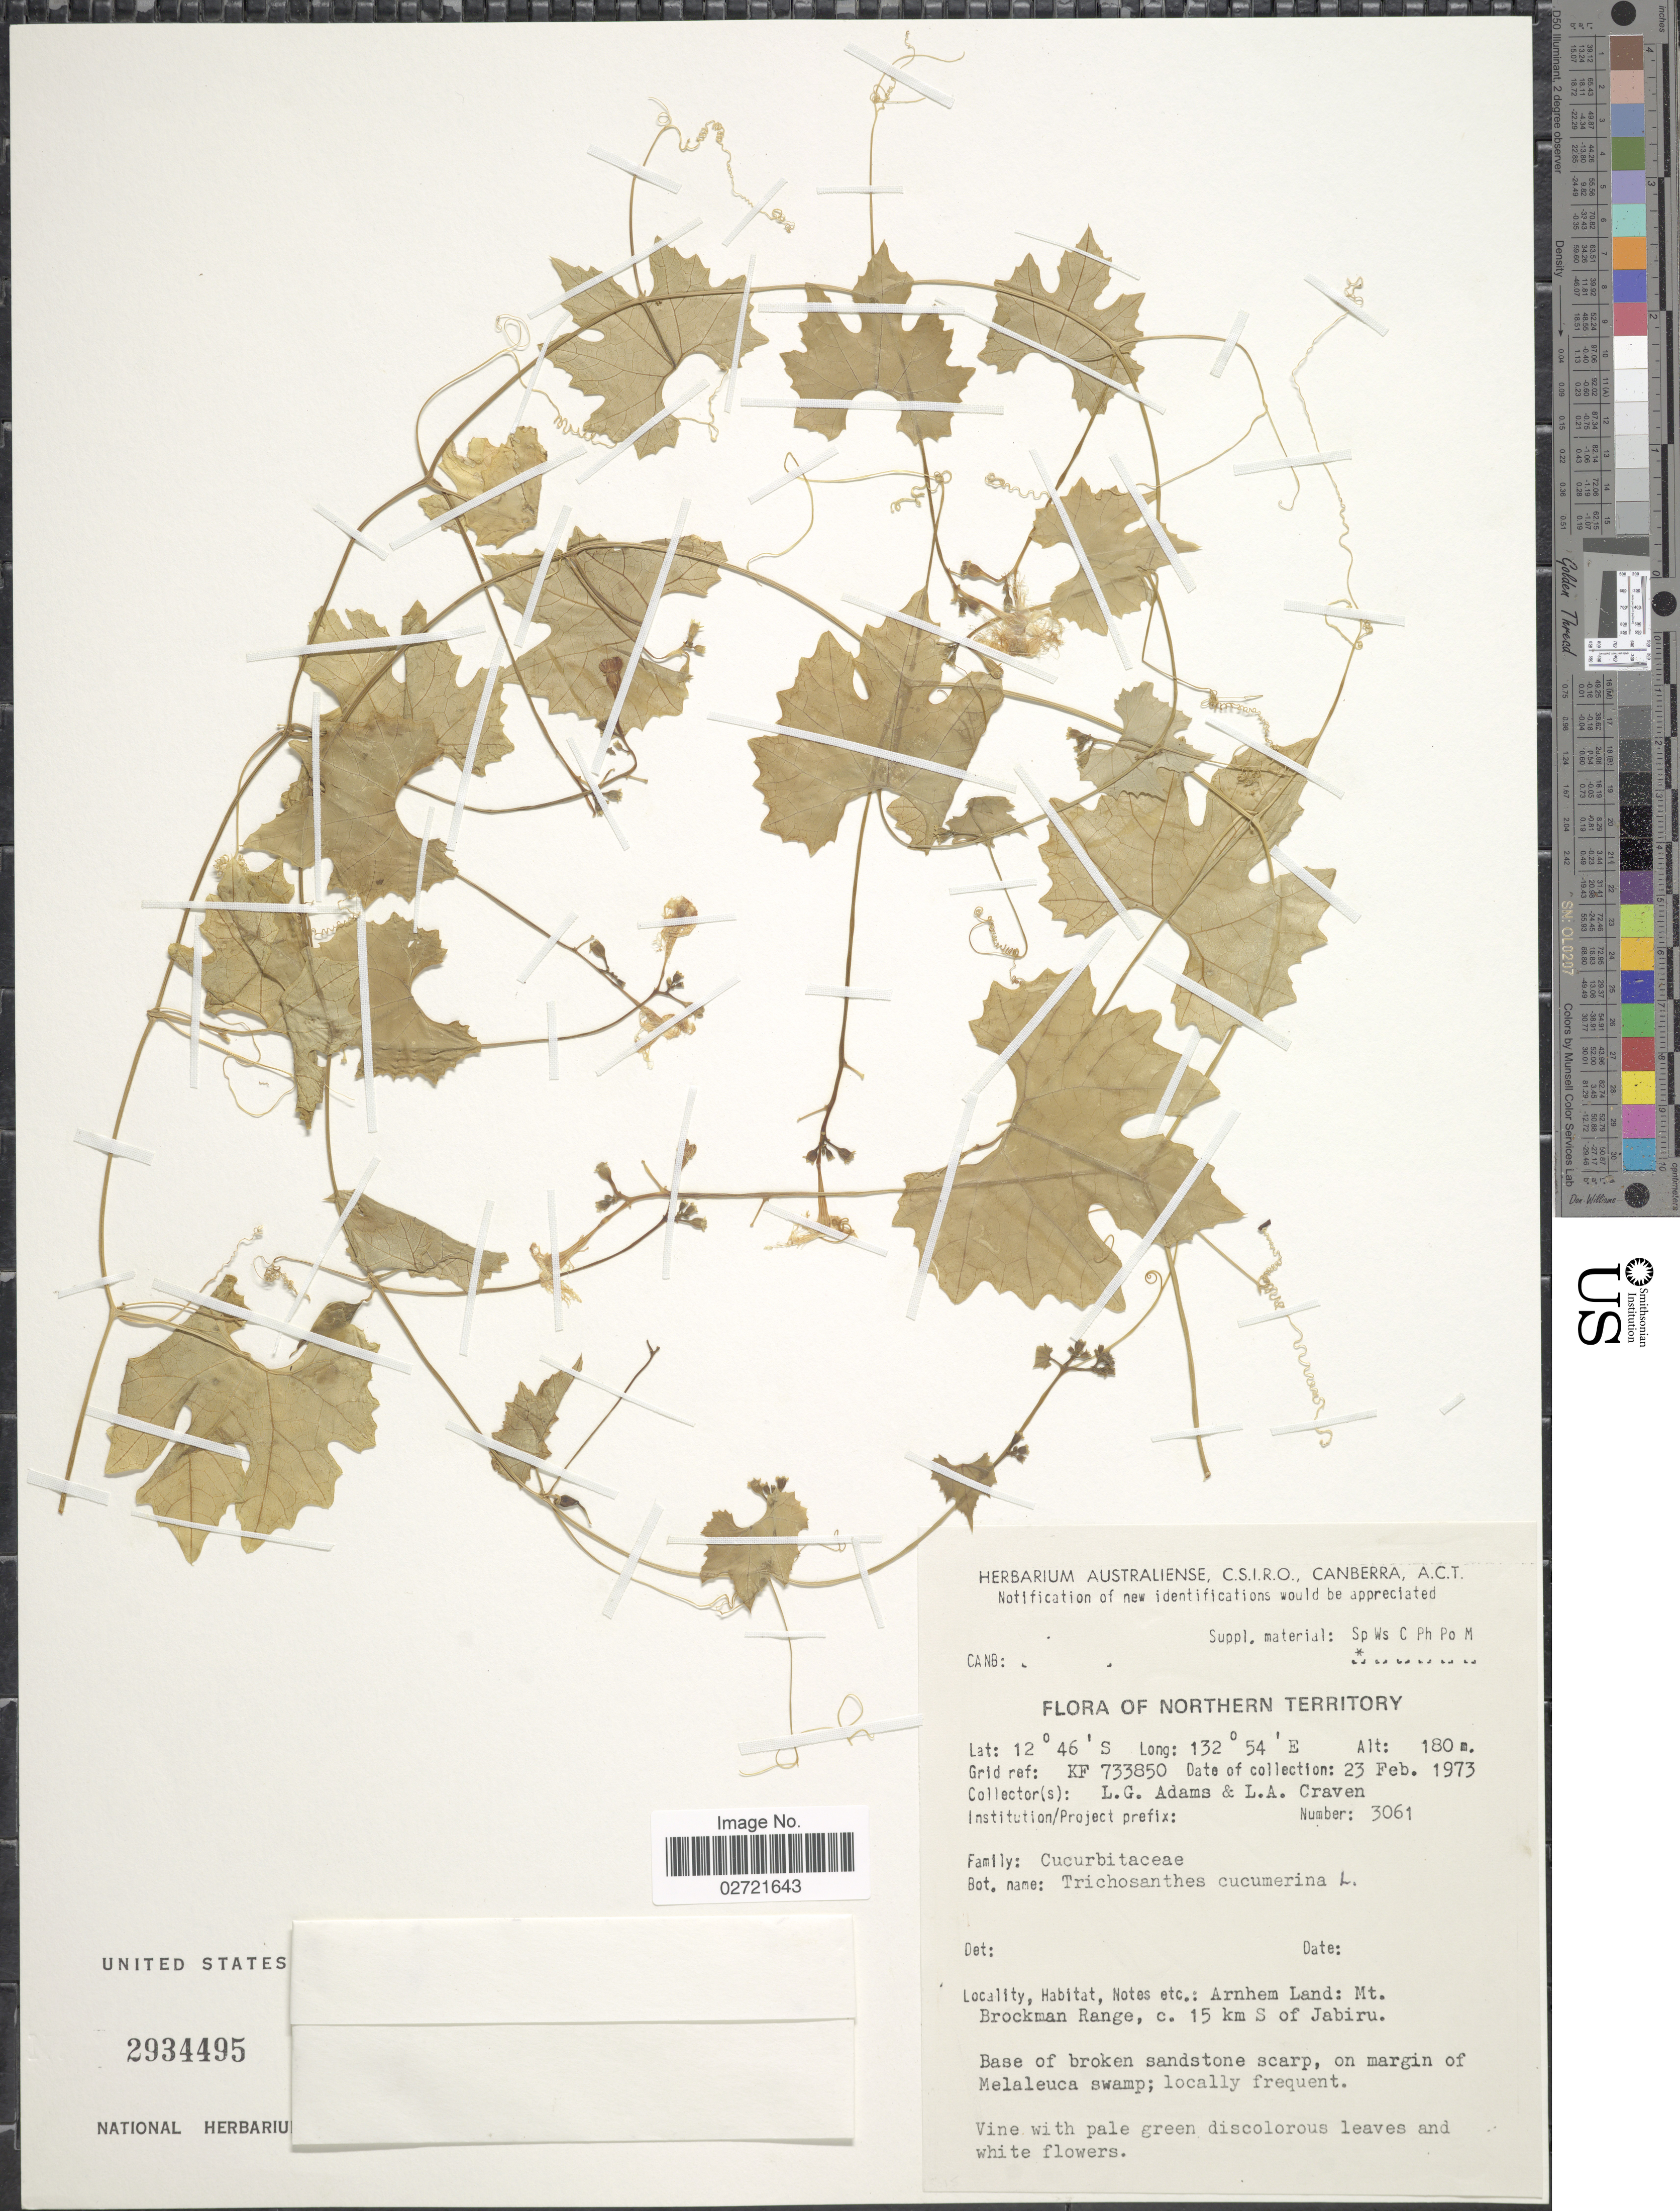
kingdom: Plantae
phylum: Tracheophyta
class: Magnoliopsida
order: Cucurbitales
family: Cucurbitaceae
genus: Trichosanthes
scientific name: Trichosanthes cucumerina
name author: L.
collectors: L. G. Adams & L. A. Craven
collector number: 3061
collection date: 1973-02-23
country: Australia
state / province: Northern Territory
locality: Northern Territory, Grid ref. KF 733850, Arnhem Land: Mt. Brockman Range, 15 km S of Jabiru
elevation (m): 180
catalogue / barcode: US 2934495